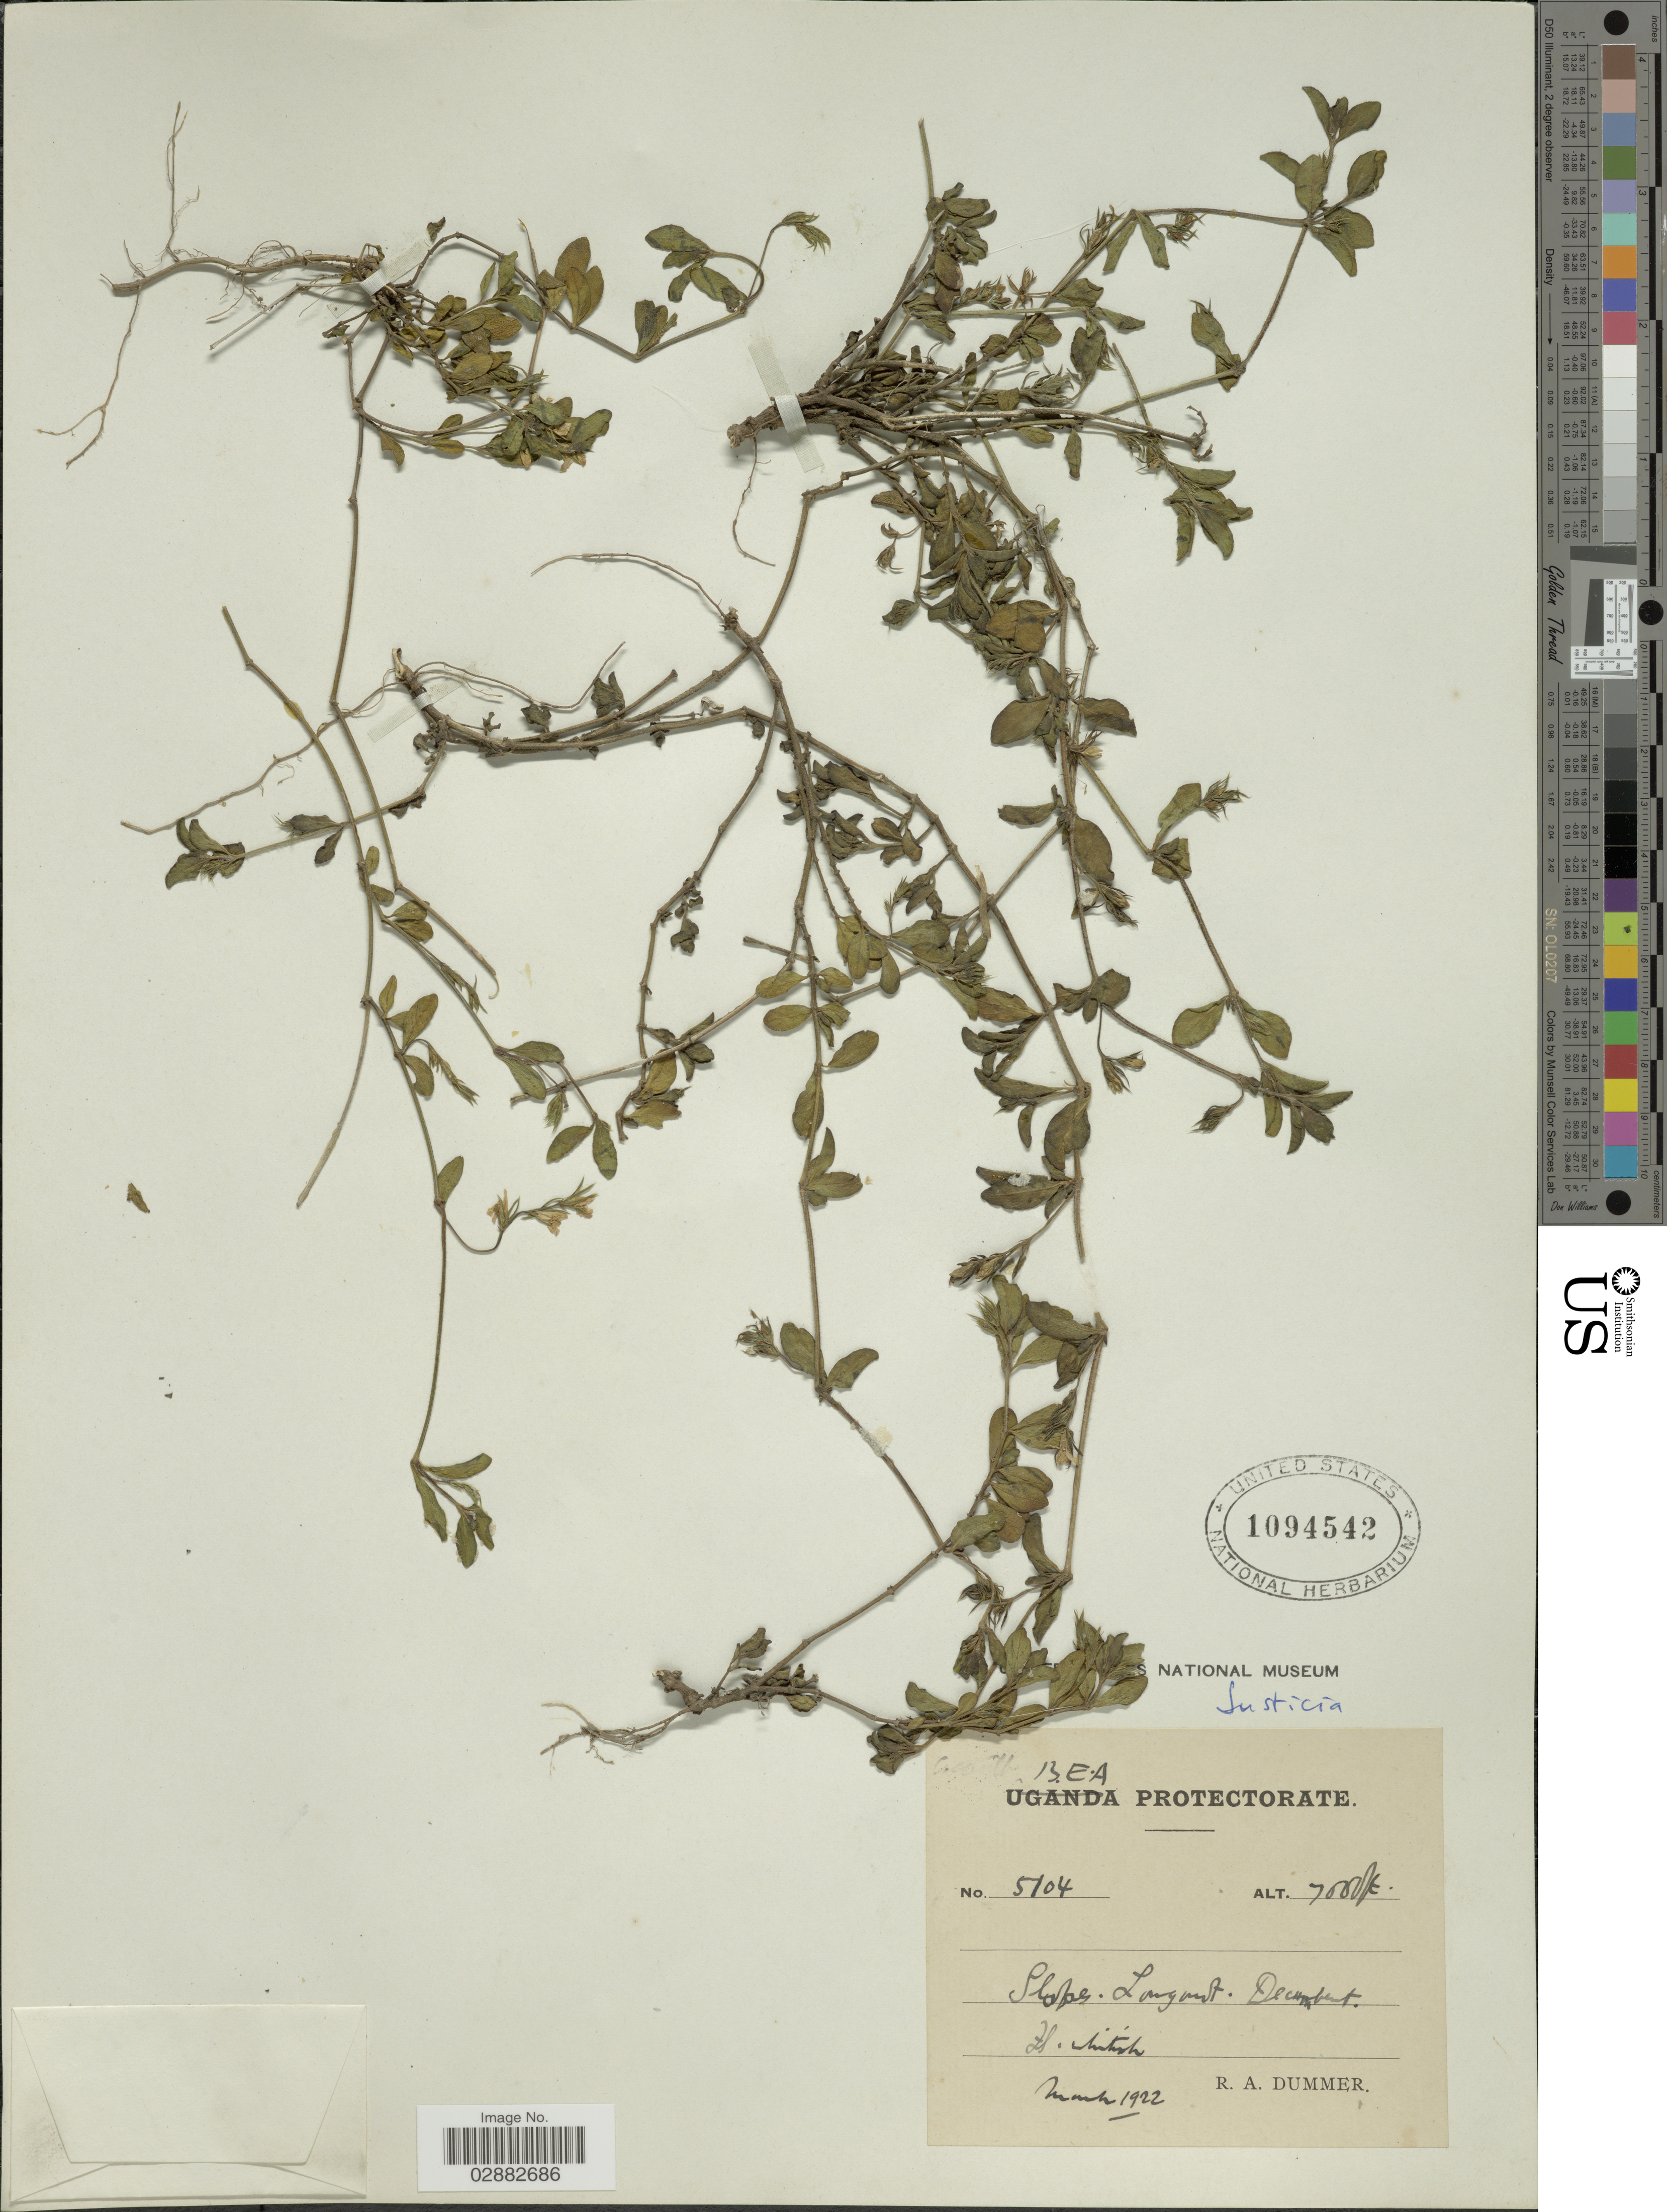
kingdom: Plantae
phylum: Tracheophyta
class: Magnoliopsida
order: Lamiales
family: Acanthaceae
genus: Justicia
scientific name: Justicia sp.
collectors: R. Dümmer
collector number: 5104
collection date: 1922-03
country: Kenya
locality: B.E.A. Protectorate.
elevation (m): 2134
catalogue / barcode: US 1094542